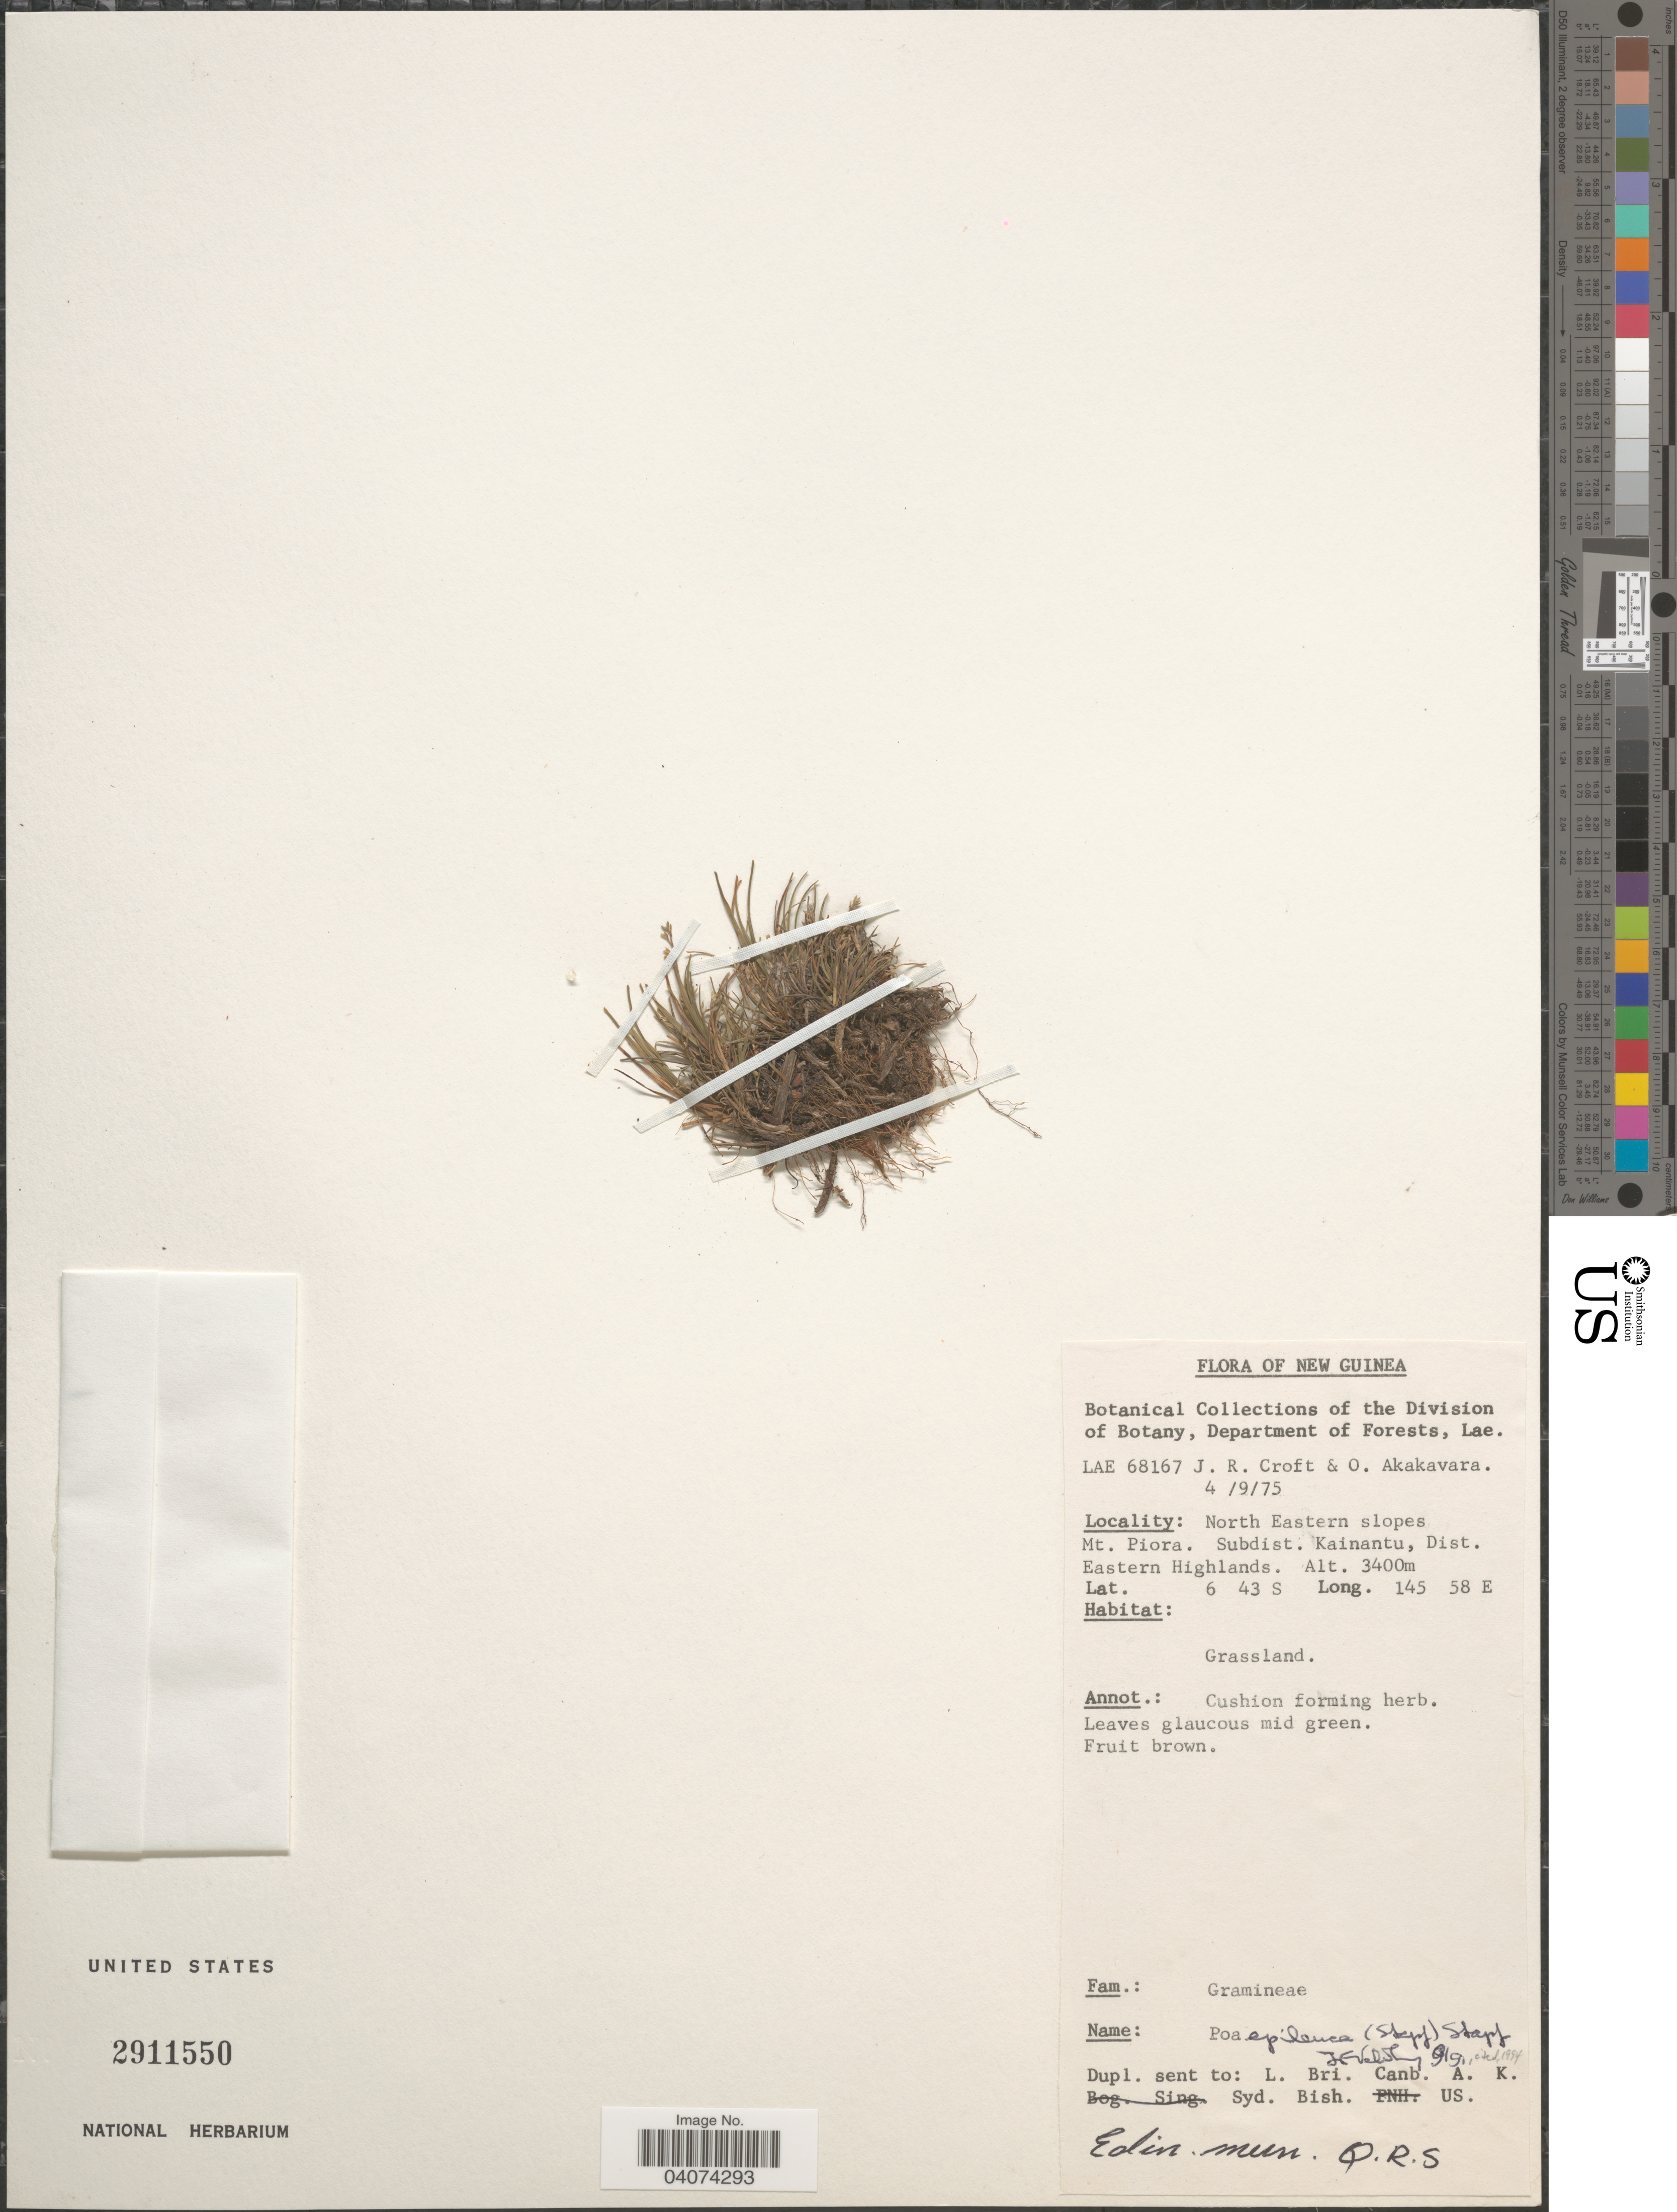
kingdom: Plantae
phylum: Tracheophyta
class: Liliopsida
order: Poales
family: Poaceae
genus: Poa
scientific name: Poa epileuca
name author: (Stapf) Stapf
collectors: J. R. Croft & O. Akakavara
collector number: LAE68167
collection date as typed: Transcribed d/m/y: 4/9/75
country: Papua New Guinea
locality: New Guinea. North Eastern slopes Mt. Piora. Subdist. Kainantu, Dist. Eastern Highlands.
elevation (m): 3400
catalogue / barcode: US 2911550